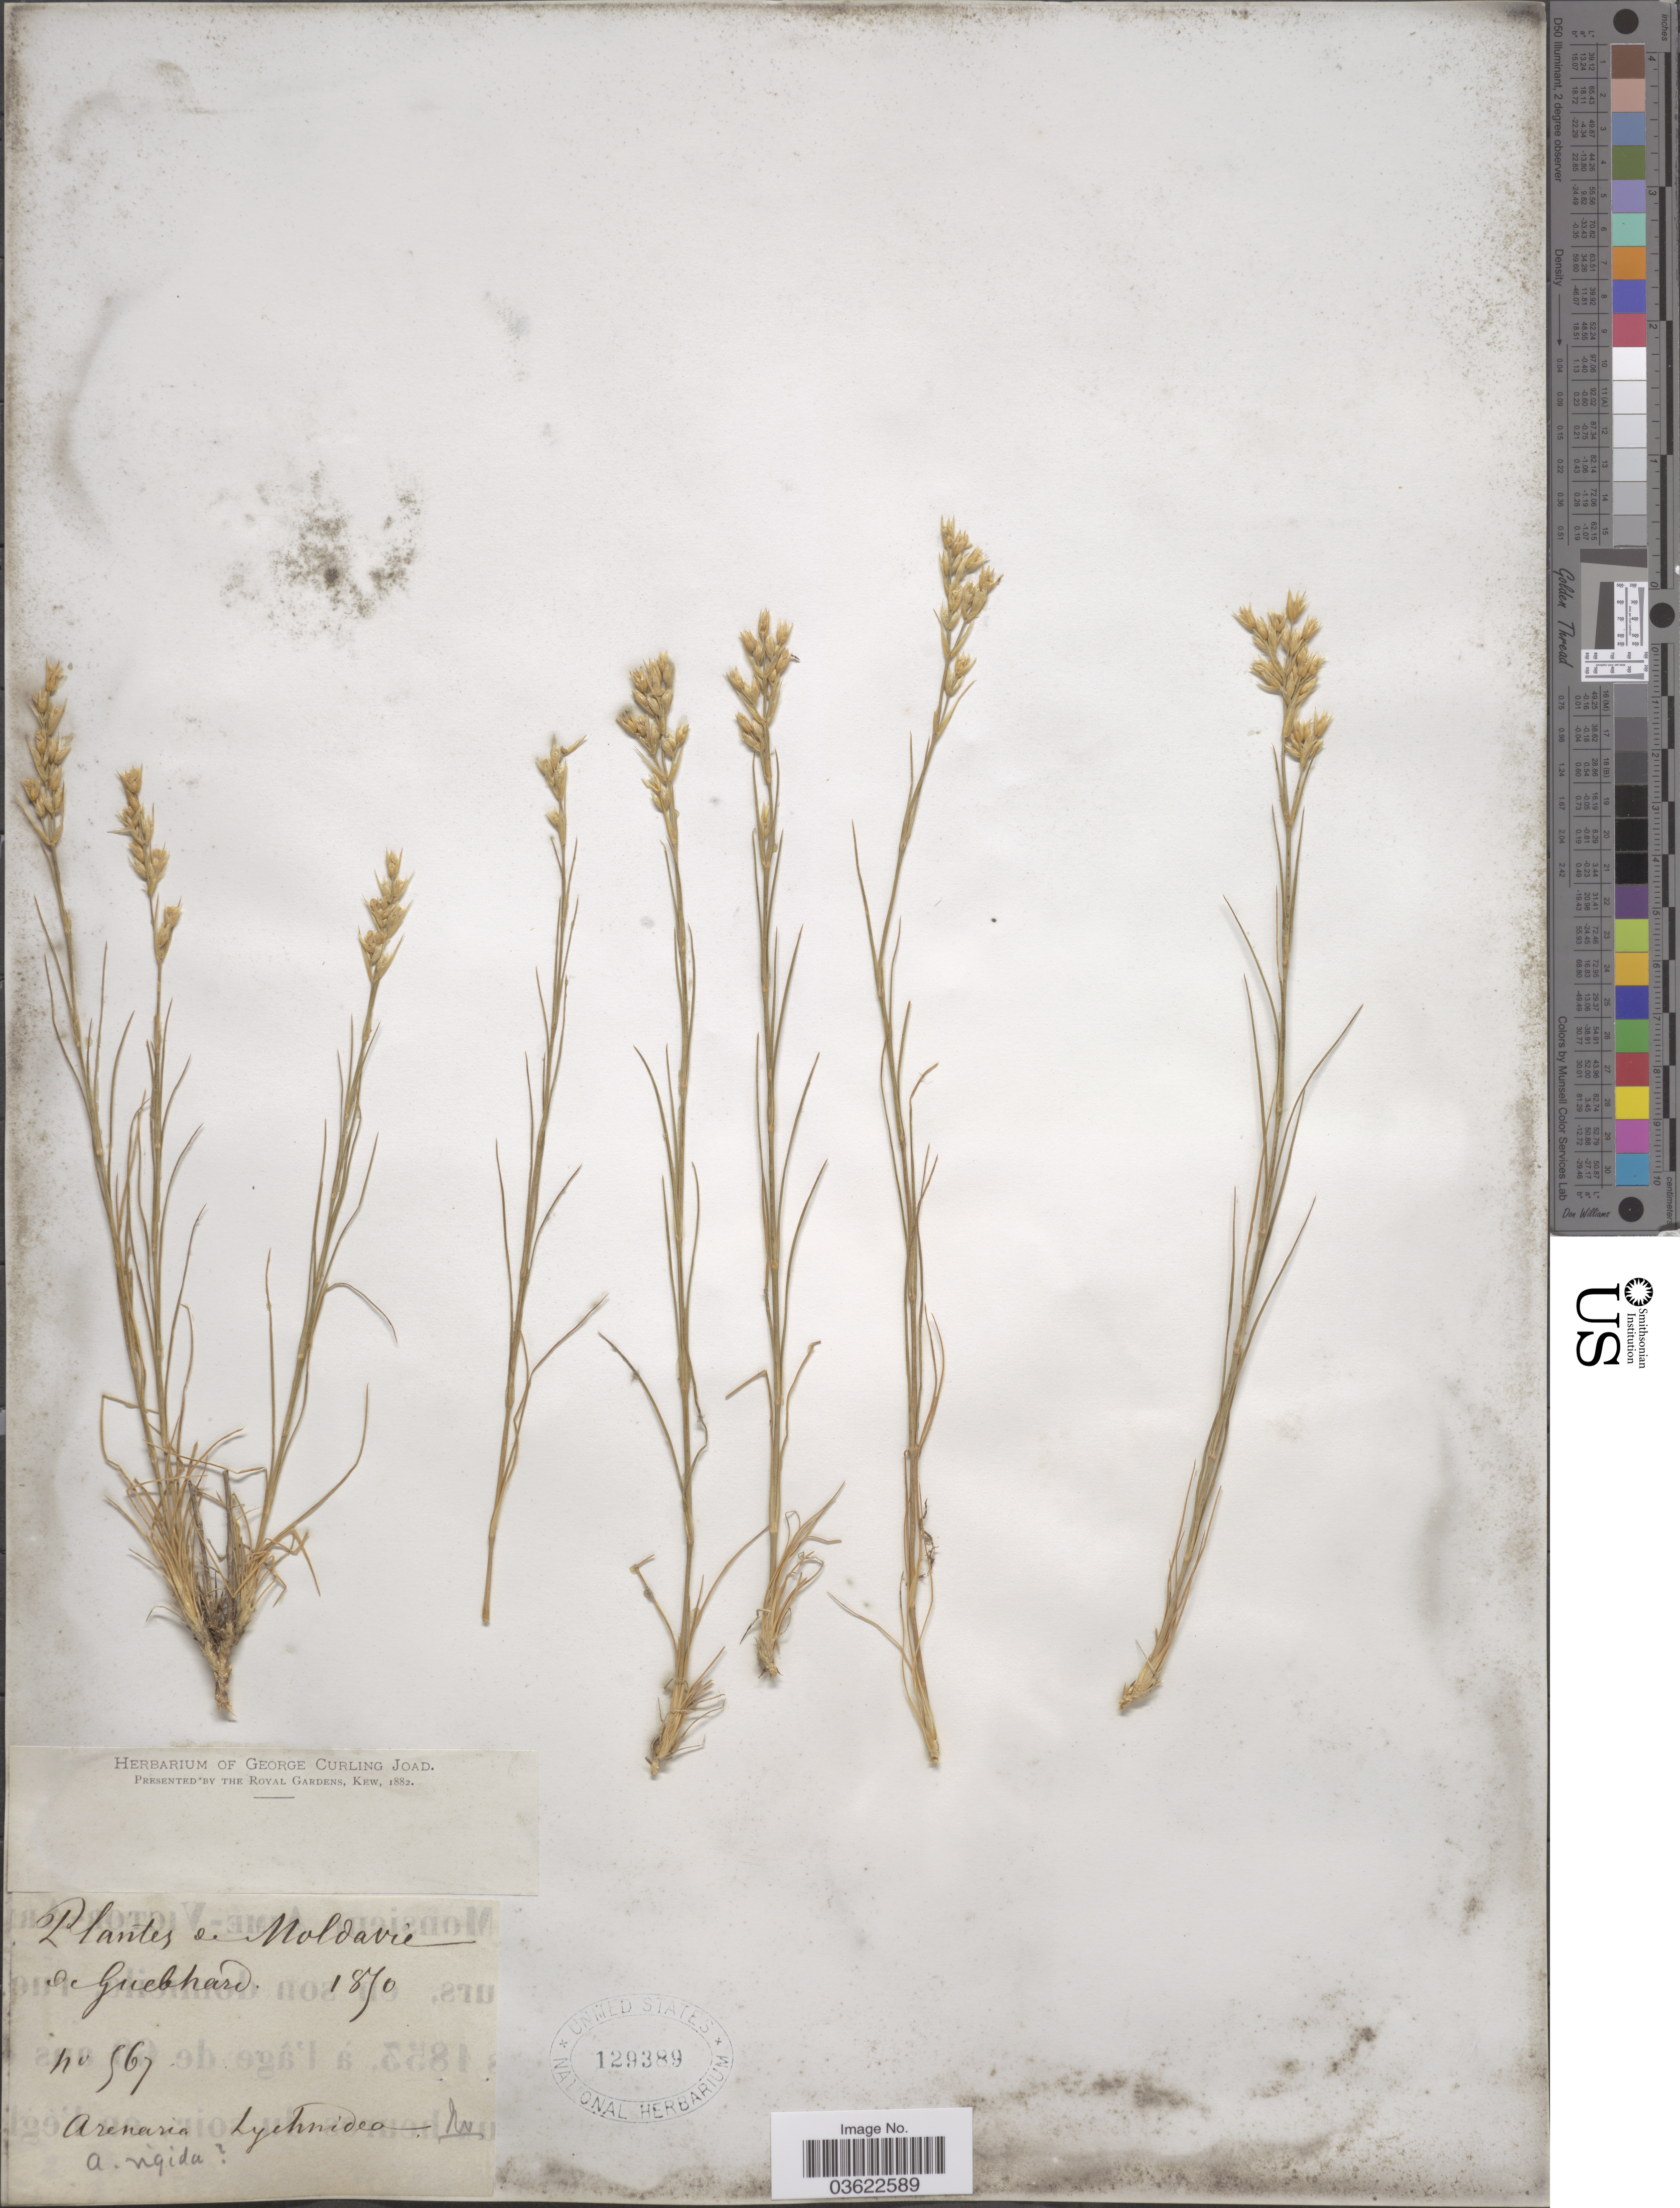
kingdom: Plantae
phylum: Tracheophyta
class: Magnoliopsida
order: Caryophyllales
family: Caryophyllaceae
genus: Eremogone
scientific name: Eremogone rigida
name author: (M. Bieb.) Fenzl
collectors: De Guebhard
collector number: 567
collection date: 1870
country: Moldova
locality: Moldavie.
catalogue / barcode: US 129389